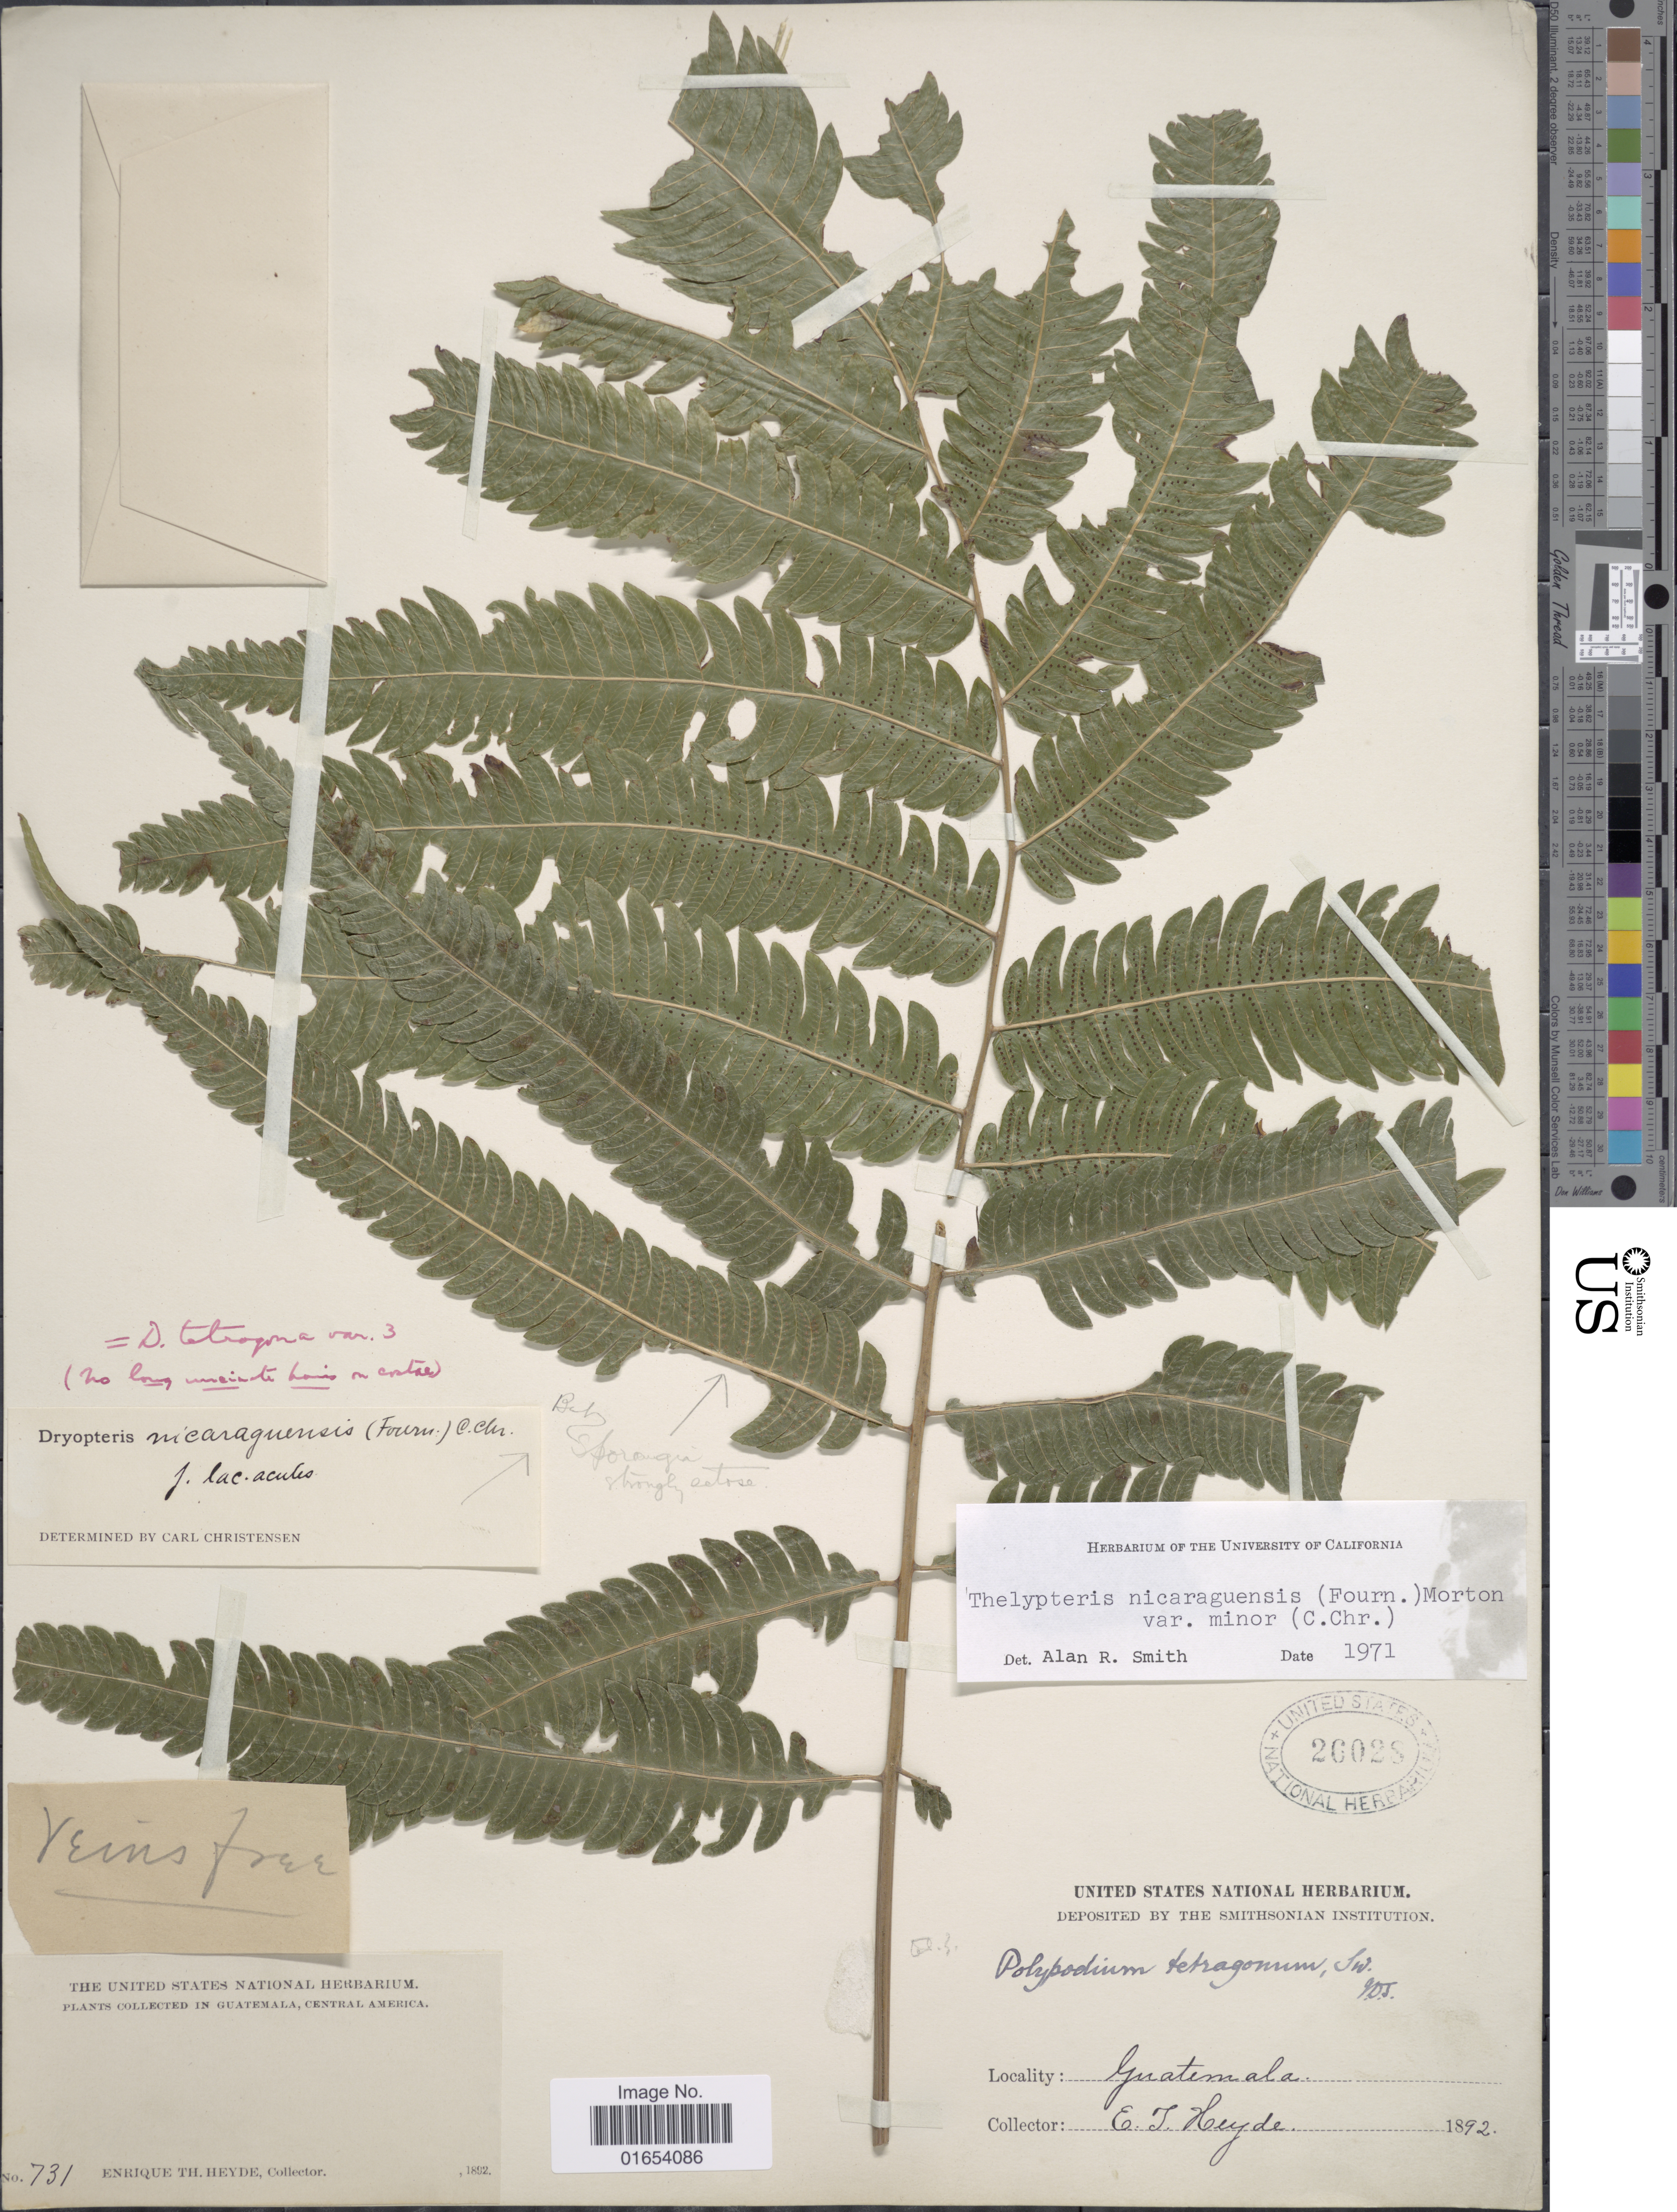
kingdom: Plantae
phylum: Tracheophyta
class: Polypodiopsida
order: Polypodiales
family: Thelypteridaceae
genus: Goniopteris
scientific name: Goniopteris minor (C. Chr.) comb. nov., ined 2015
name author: (C. Chr.)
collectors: E. T. Heyde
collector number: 731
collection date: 1892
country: Guatemala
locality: Guatemala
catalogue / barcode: US 26028